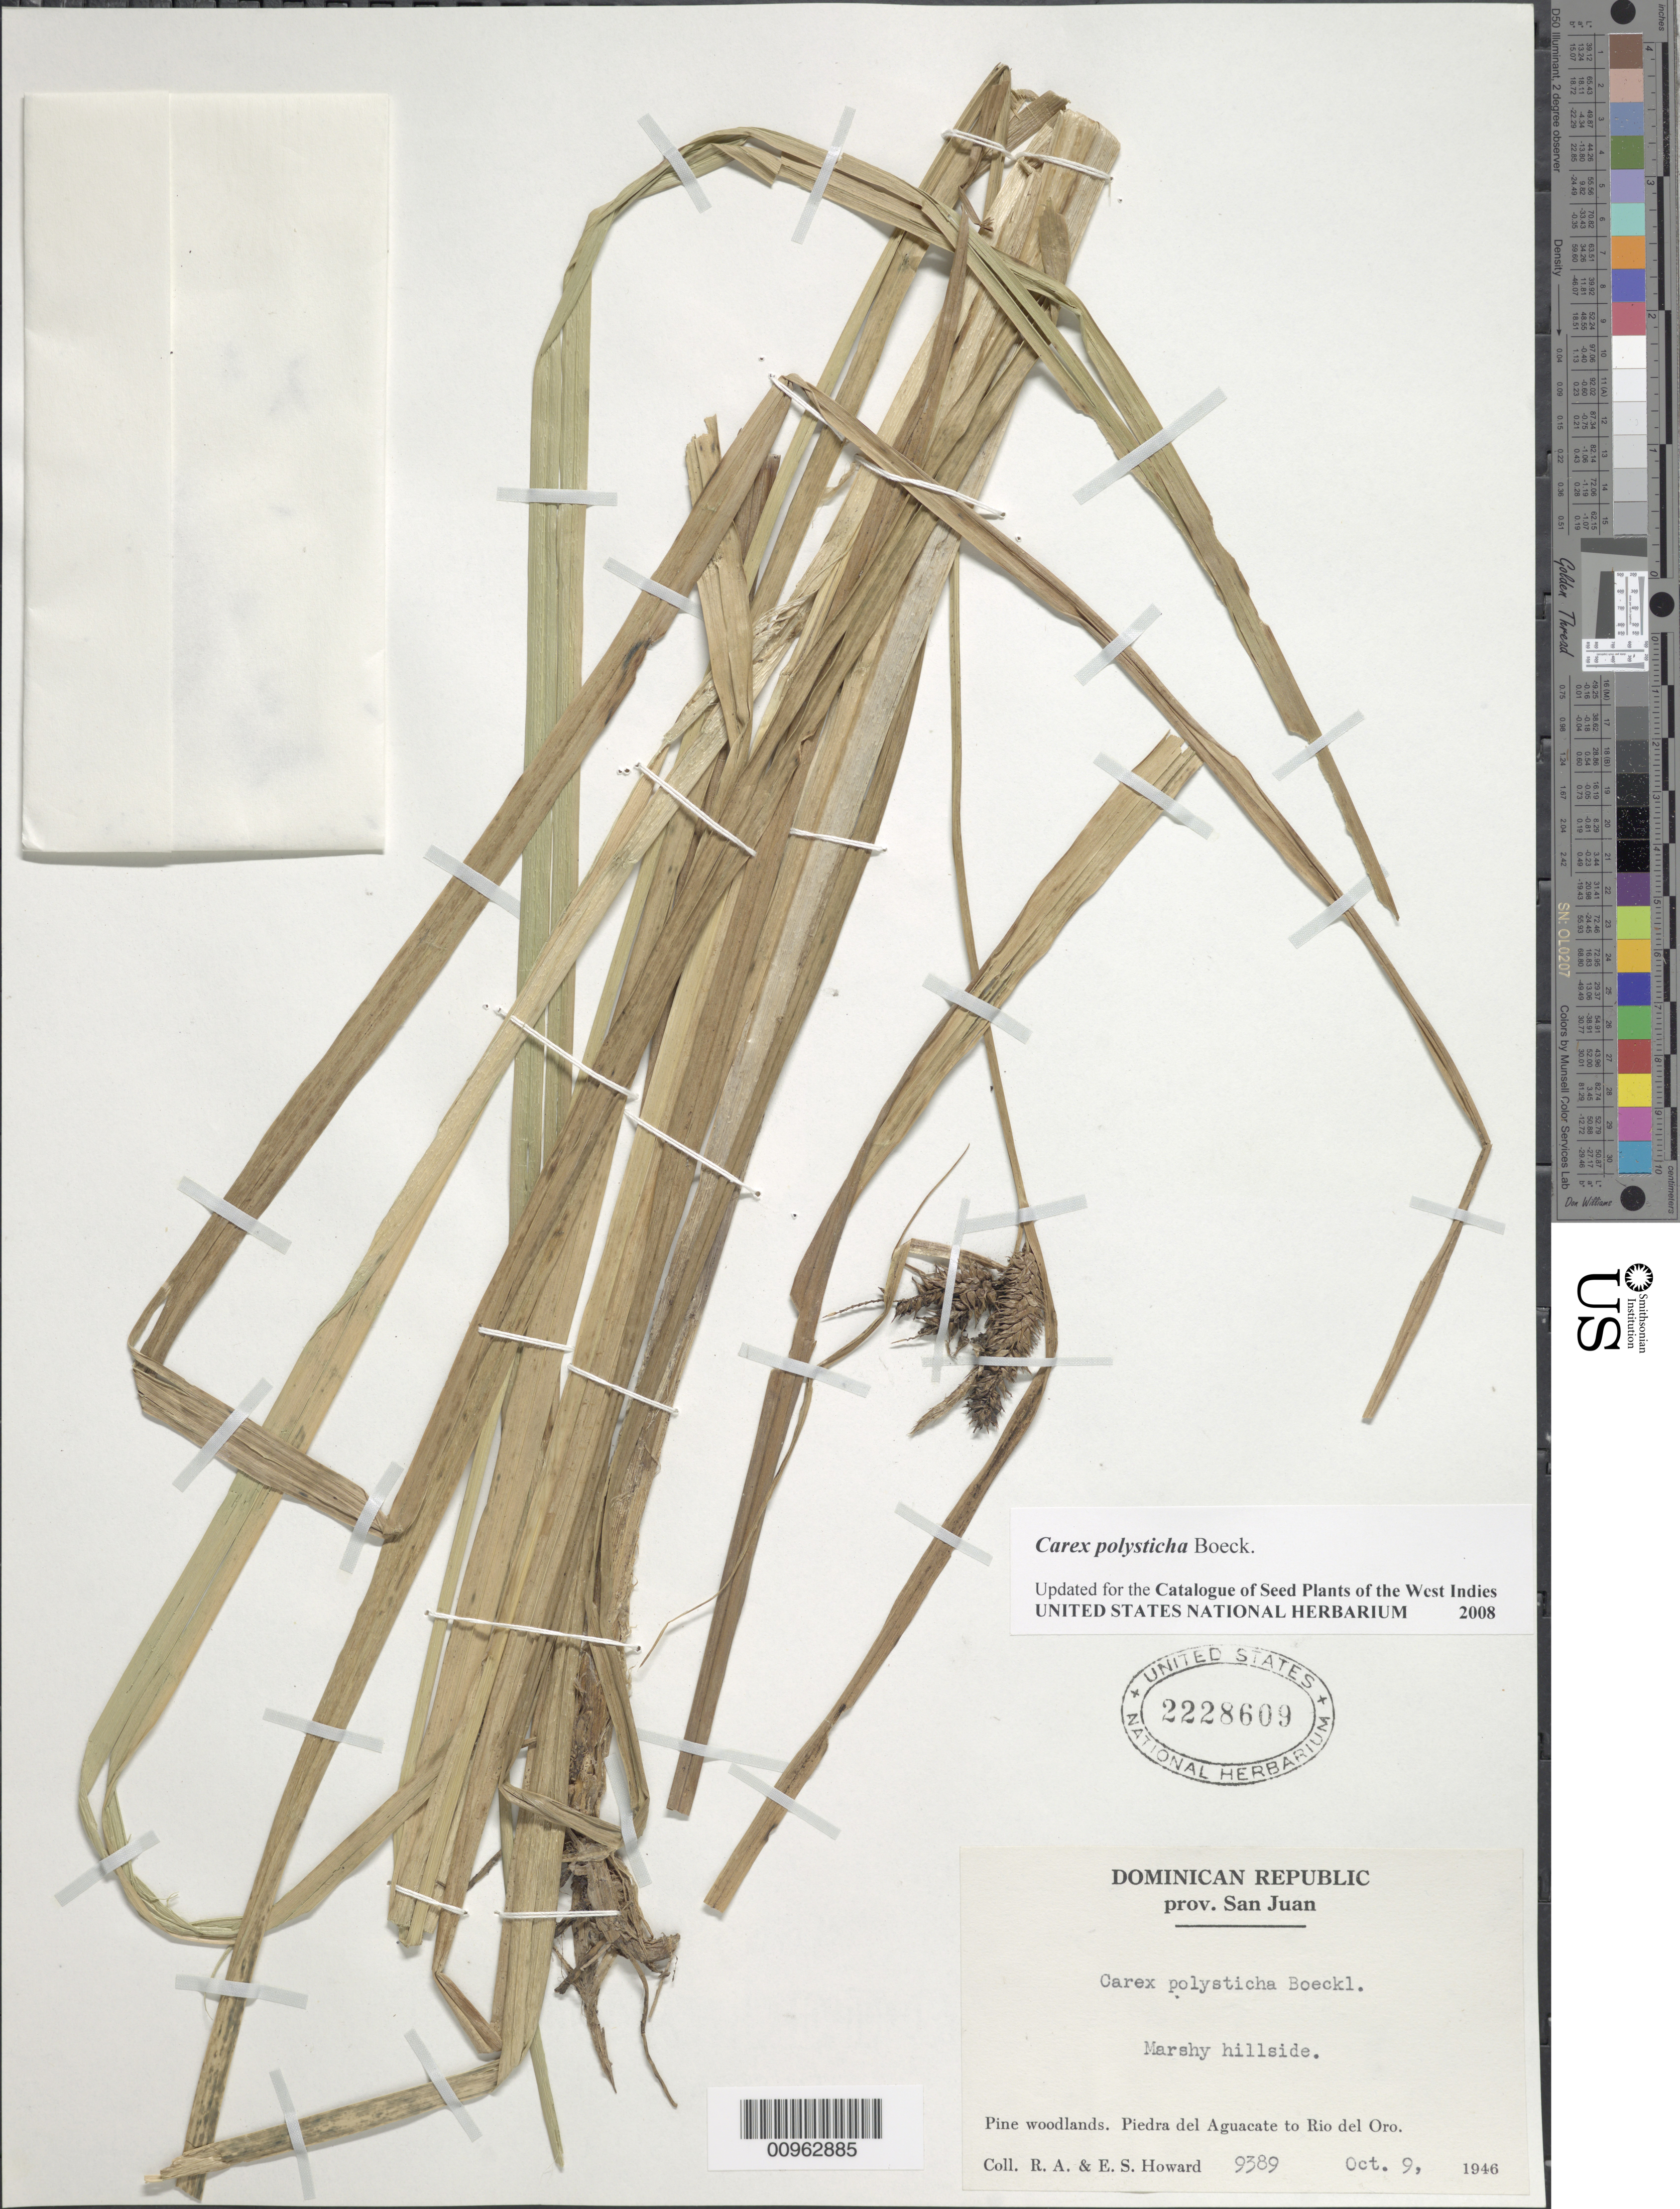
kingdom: Plantae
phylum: Tracheophyta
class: Liliopsida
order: Poales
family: Cyperaceae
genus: Carex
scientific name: Carex polysticha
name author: Boeckeler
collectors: R. A. Howard & E. S. Howard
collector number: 9389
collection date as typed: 09 Oct 1946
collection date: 1946-10-09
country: Dominican Republic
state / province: San Juan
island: Hispaniola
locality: Piedra del Aguacate to Rio del Oro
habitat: Marshy hillside in pine woodlands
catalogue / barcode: US 2228609